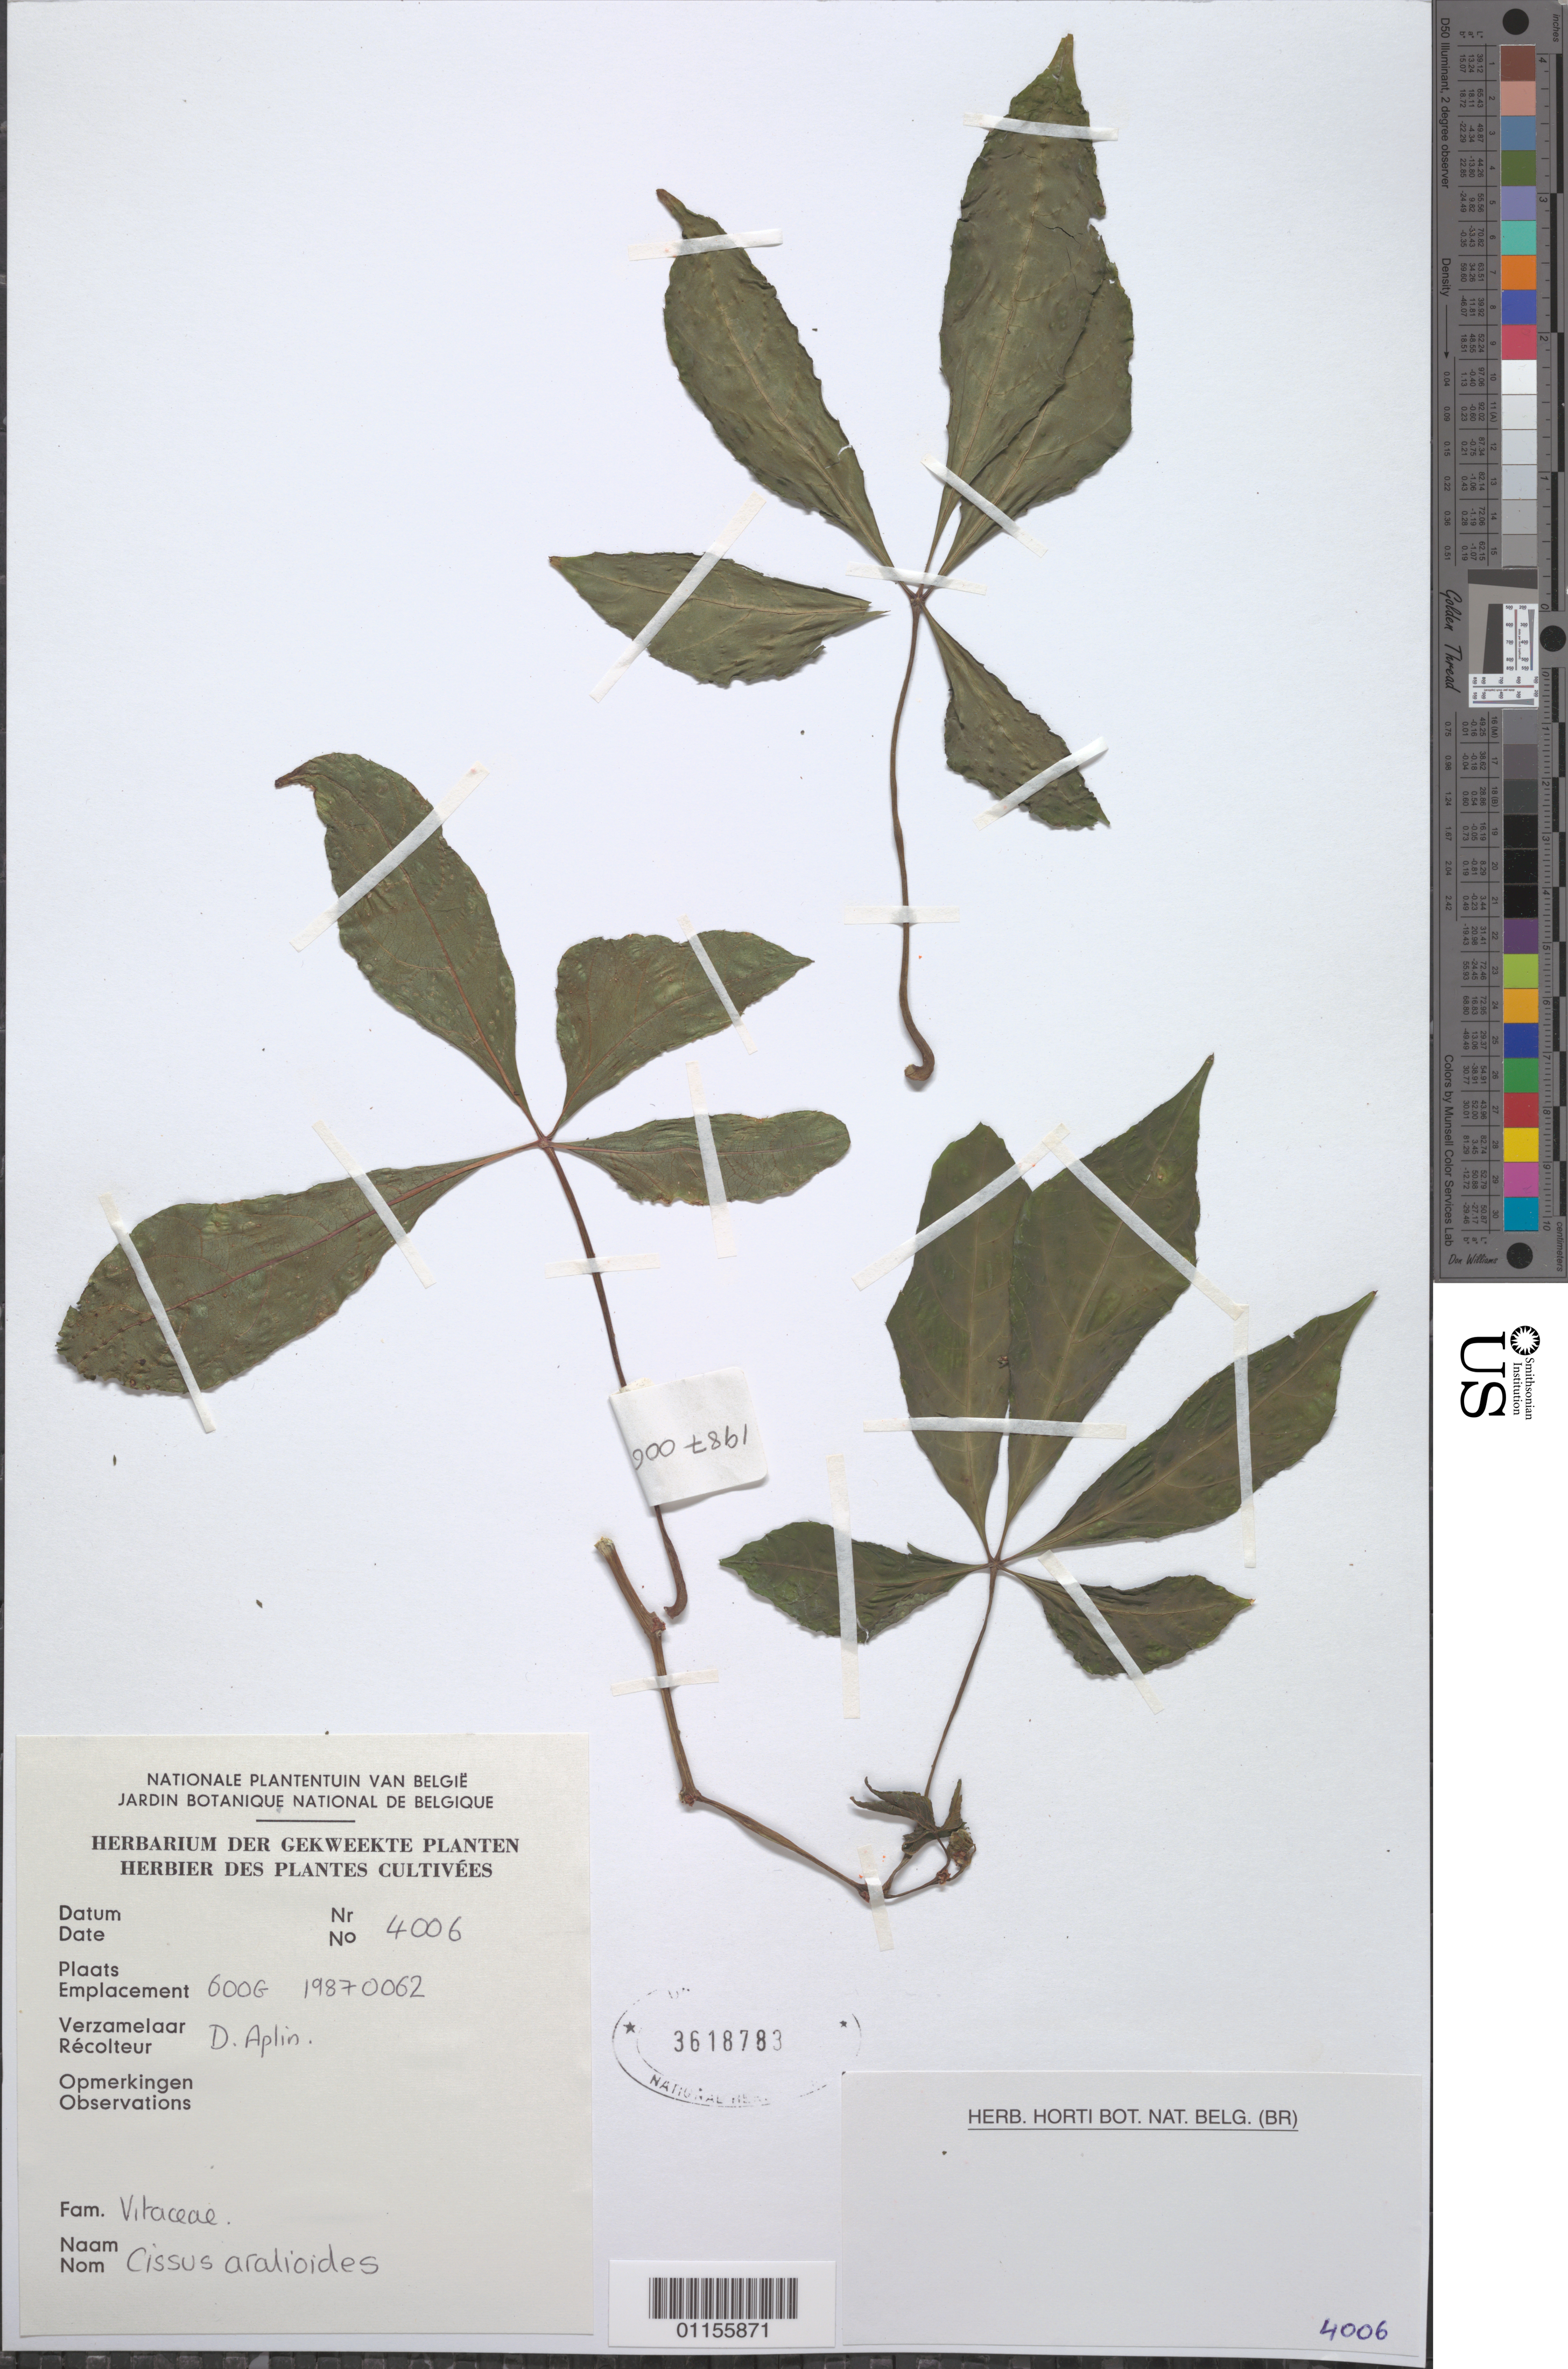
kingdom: Plantae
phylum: Tracheophyta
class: Magnoliopsida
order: Vitales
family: Vitaceae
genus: Cissus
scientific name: Cissus verticillata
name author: (L.) Nicolson & C.E. Jarvis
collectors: D. Aplin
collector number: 4006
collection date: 2005-10-11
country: Belgium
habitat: Cultivated.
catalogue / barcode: US 3618783